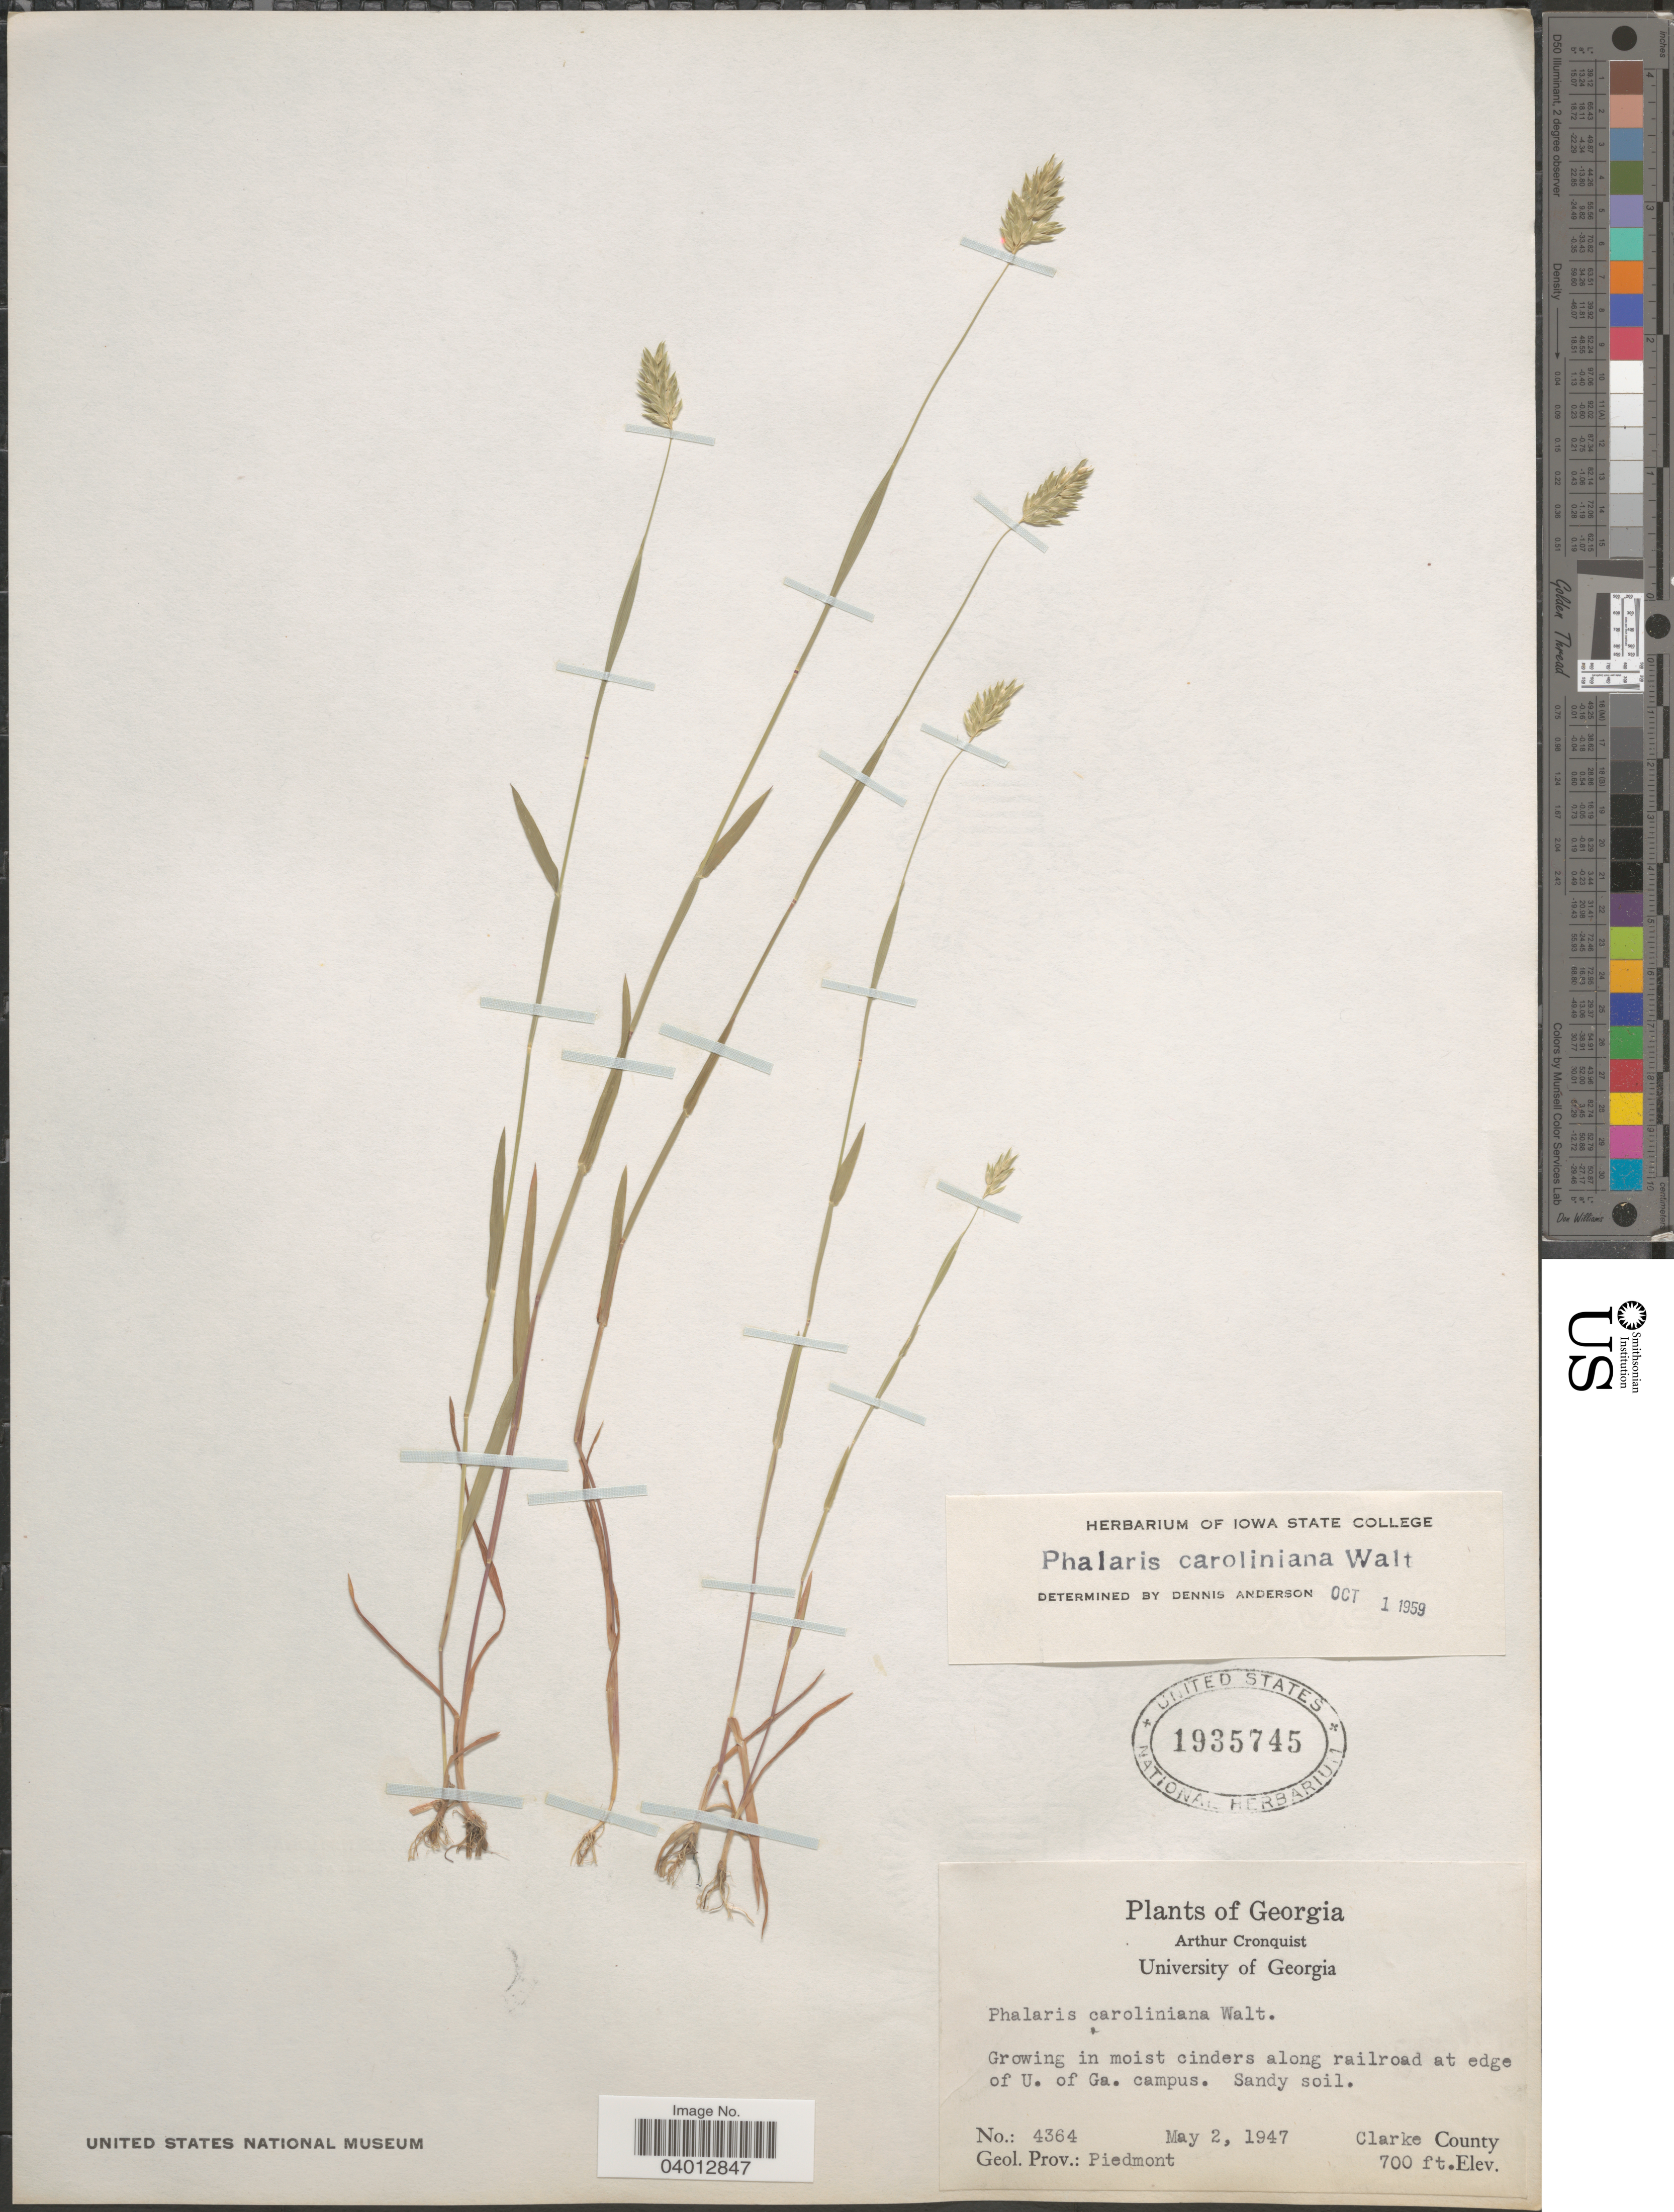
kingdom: Plantae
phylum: Tracheophyta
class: Liliopsida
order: Poales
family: Poaceae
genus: Phalaris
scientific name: Phalaris caroliniana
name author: Walter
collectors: A. J. Cronquist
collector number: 4364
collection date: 1947-05-02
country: United States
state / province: Georgia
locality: In moist cinders along railroad at edge of U. of Ga. campus. Clarke County. Geol. Prov.: Piedmont.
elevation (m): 213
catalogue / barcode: US 1935745